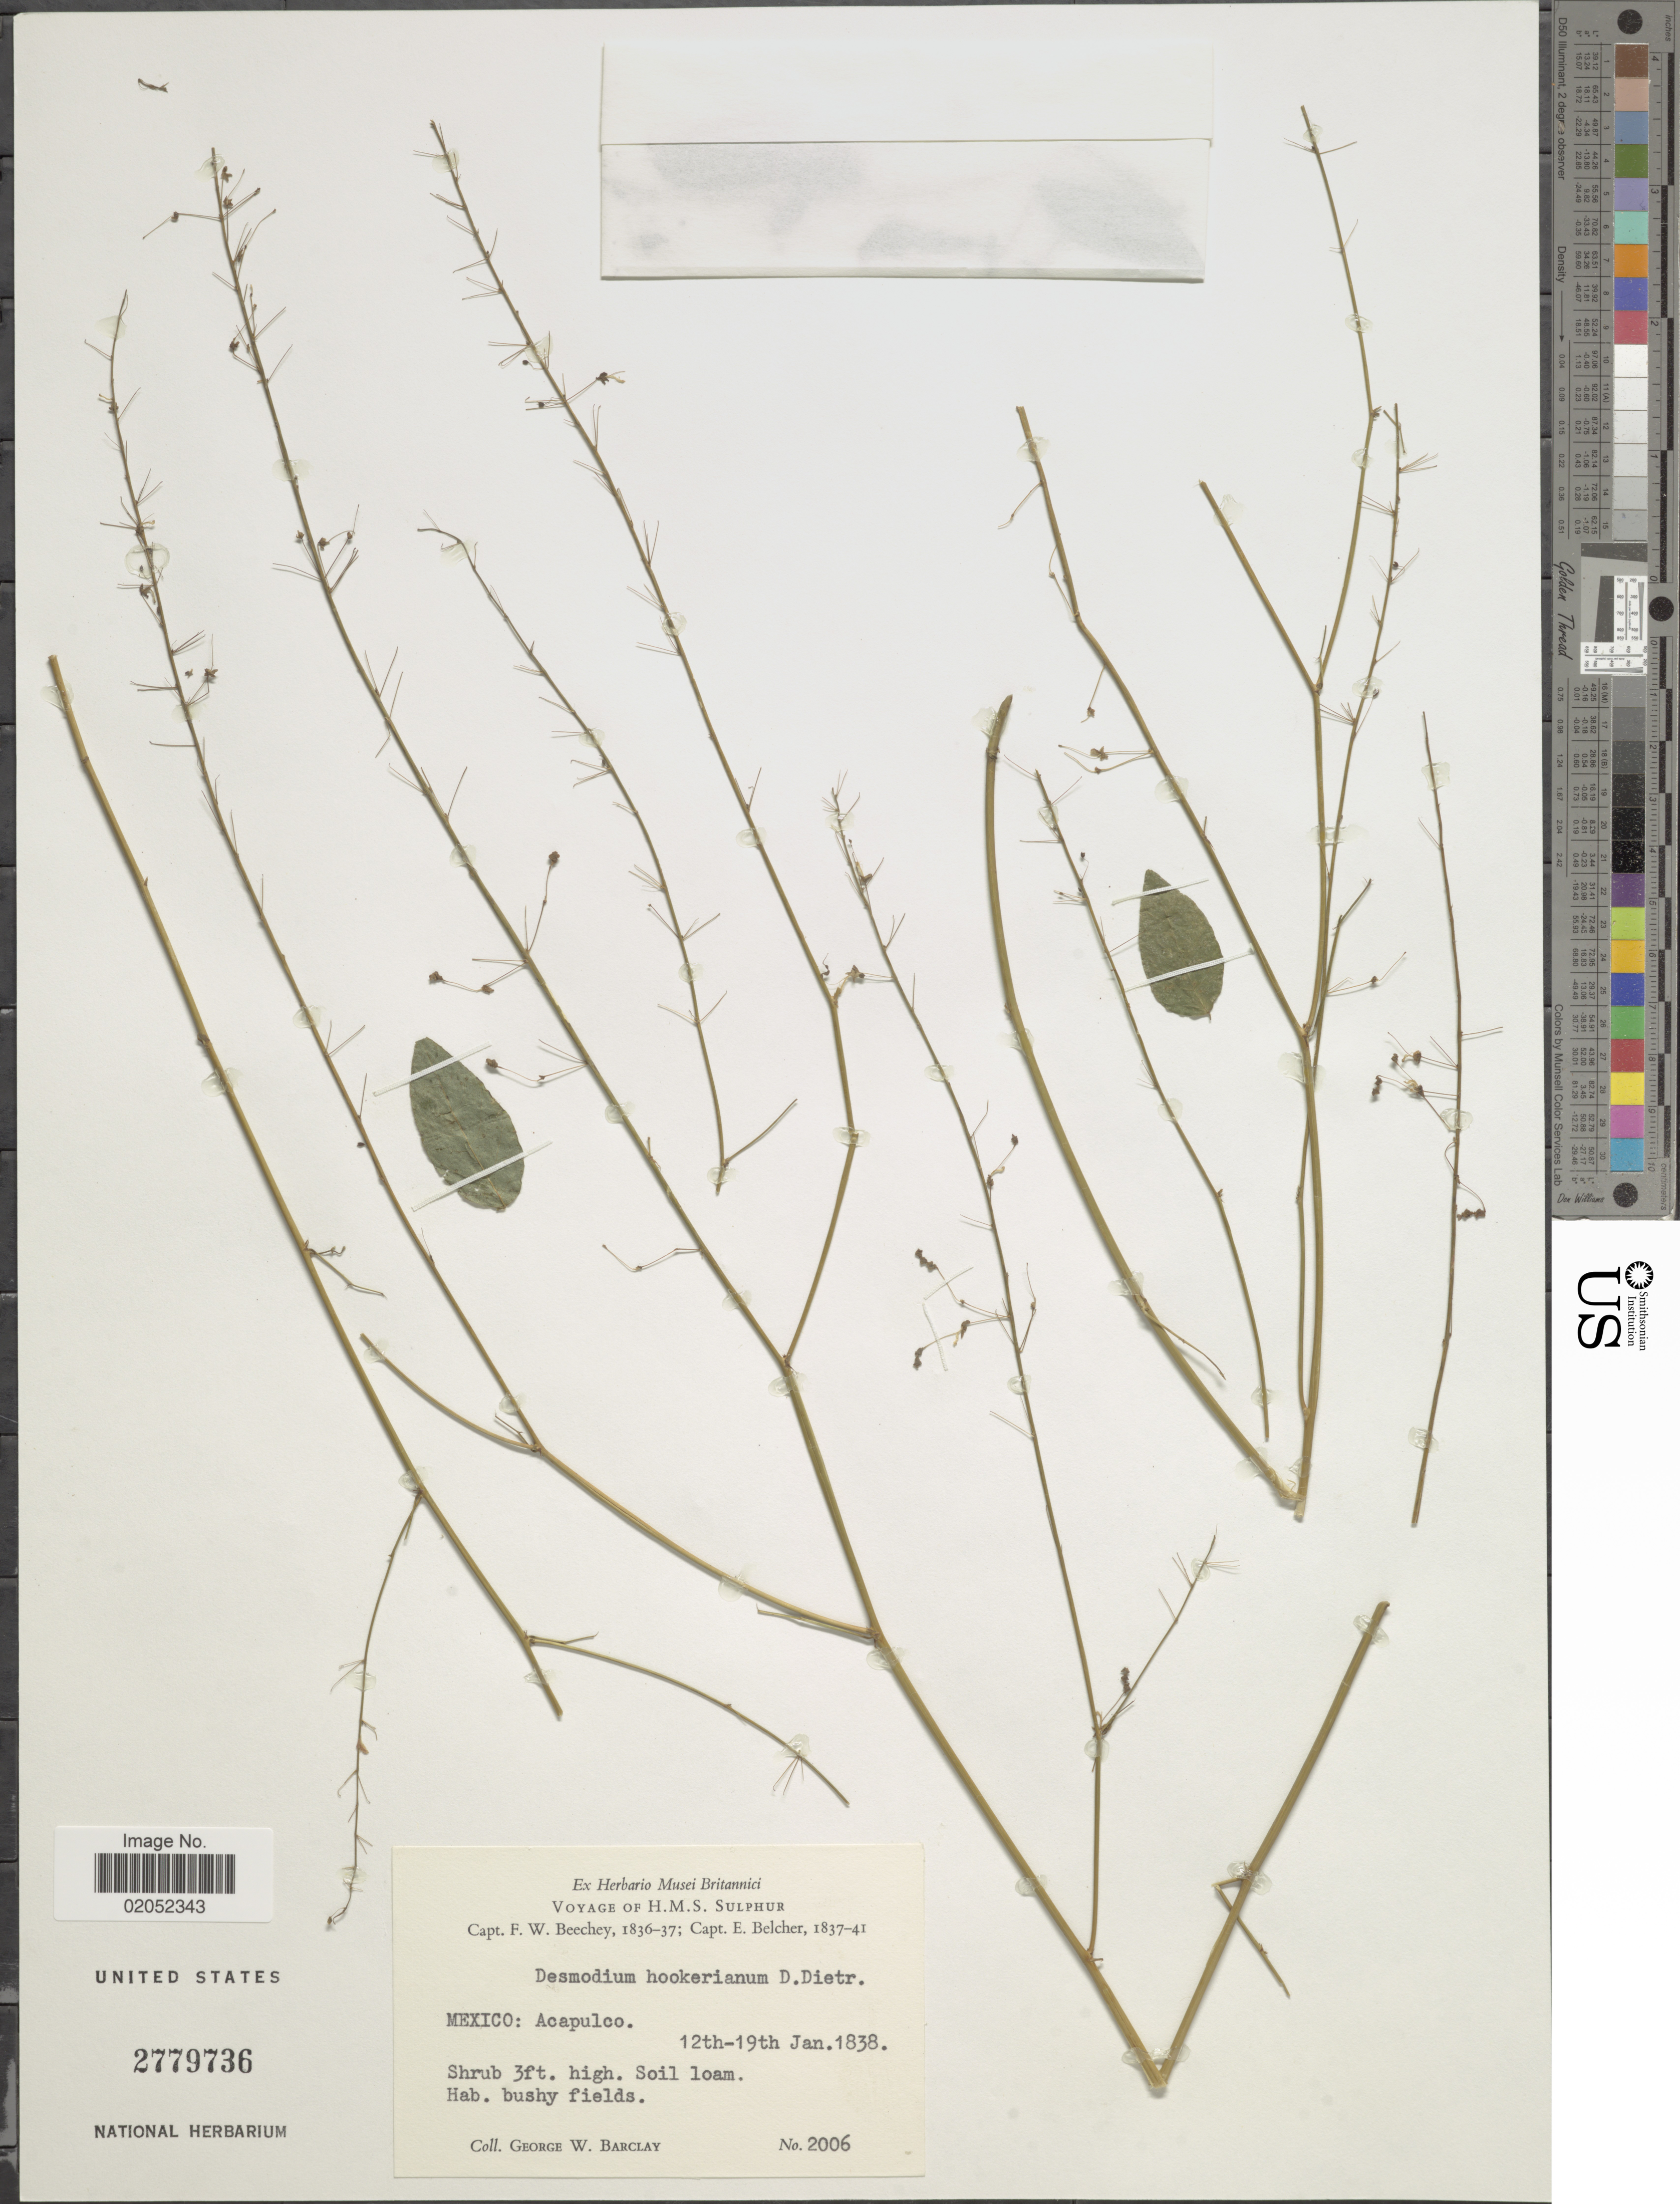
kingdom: Plantae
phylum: Tracheophyta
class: Magnoliopsida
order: Fabales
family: Fabaceae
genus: Desmodium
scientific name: Desmodium hookerianum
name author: D. Dietr.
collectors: G. W. Barclay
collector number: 2006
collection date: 1838-01-12/1838-01-19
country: Mexico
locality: Mexico: Acapulco.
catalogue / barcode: US 2779736